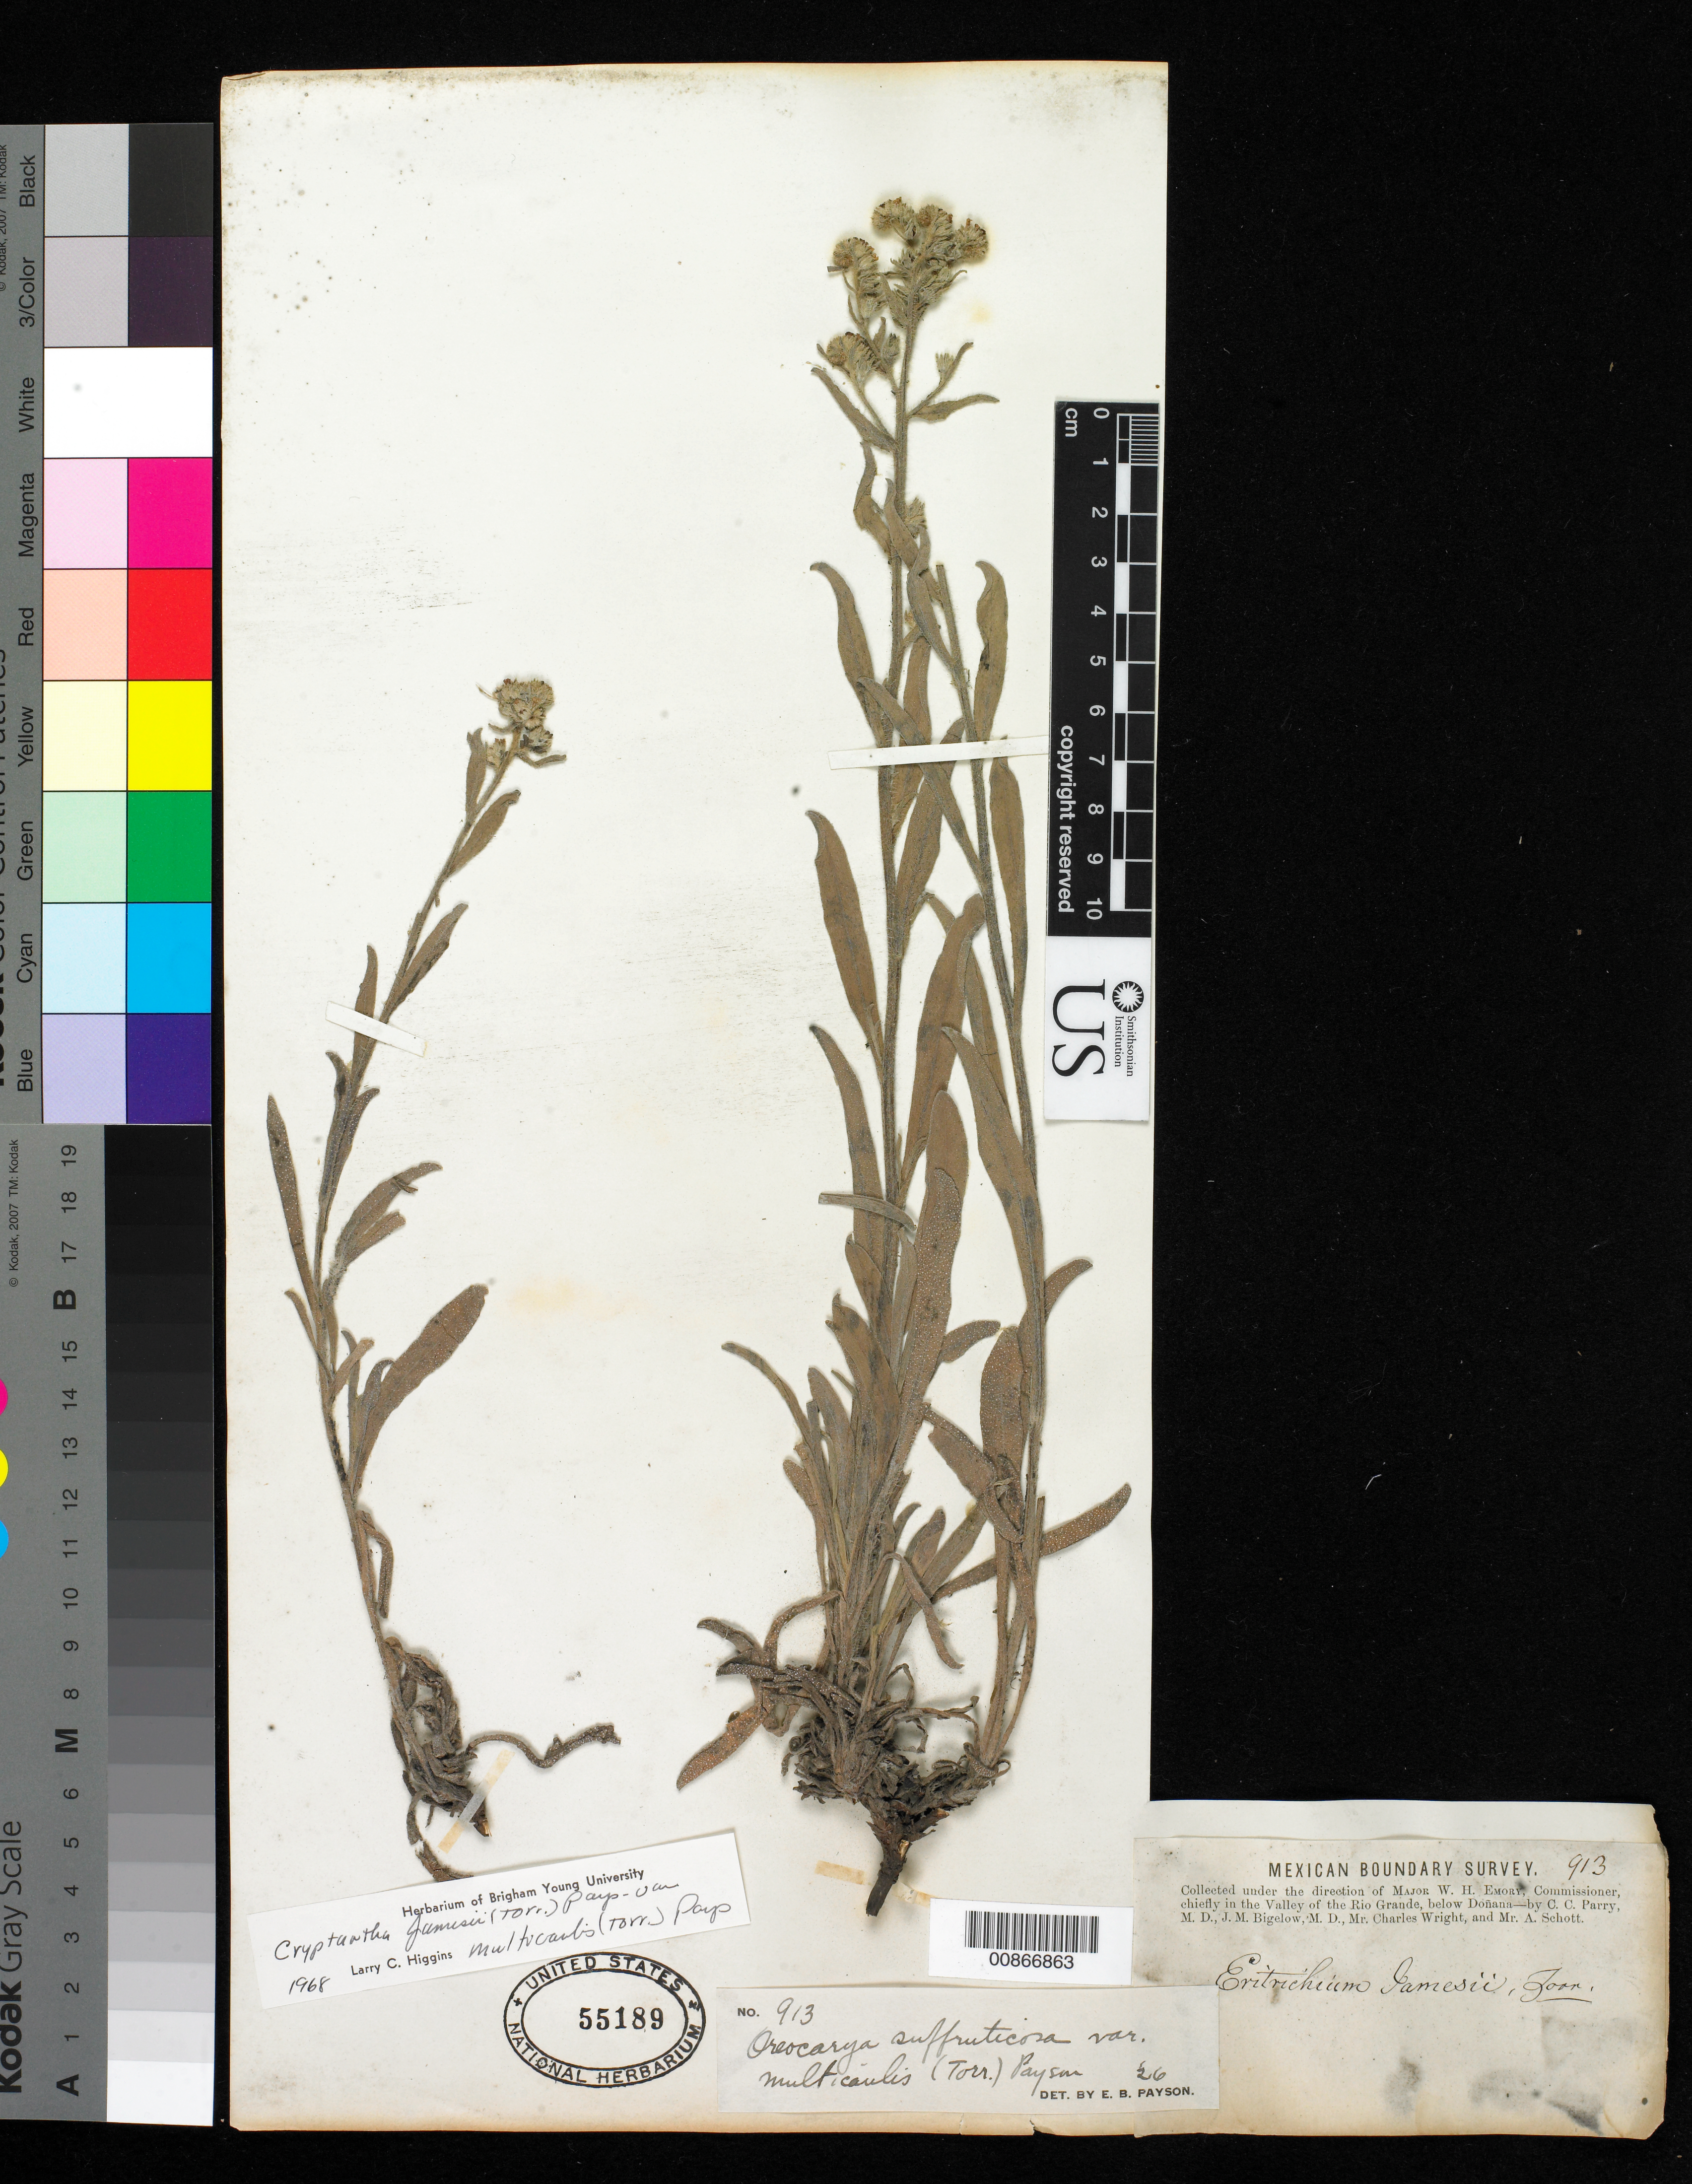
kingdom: Plantae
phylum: Tracheophyta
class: Magnoliopsida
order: Boraginales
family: Boraginaceae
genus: Cryptantha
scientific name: Cryptantha jamesii var. multicaulis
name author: (Torr.) Payson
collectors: C. C. Parry, J. M. Bigelow, C. Wright & A. C. V. Schott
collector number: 913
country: United States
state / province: New Mexico / Texas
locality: Valley of the Rio Grande, below Doñana.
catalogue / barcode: US 55189